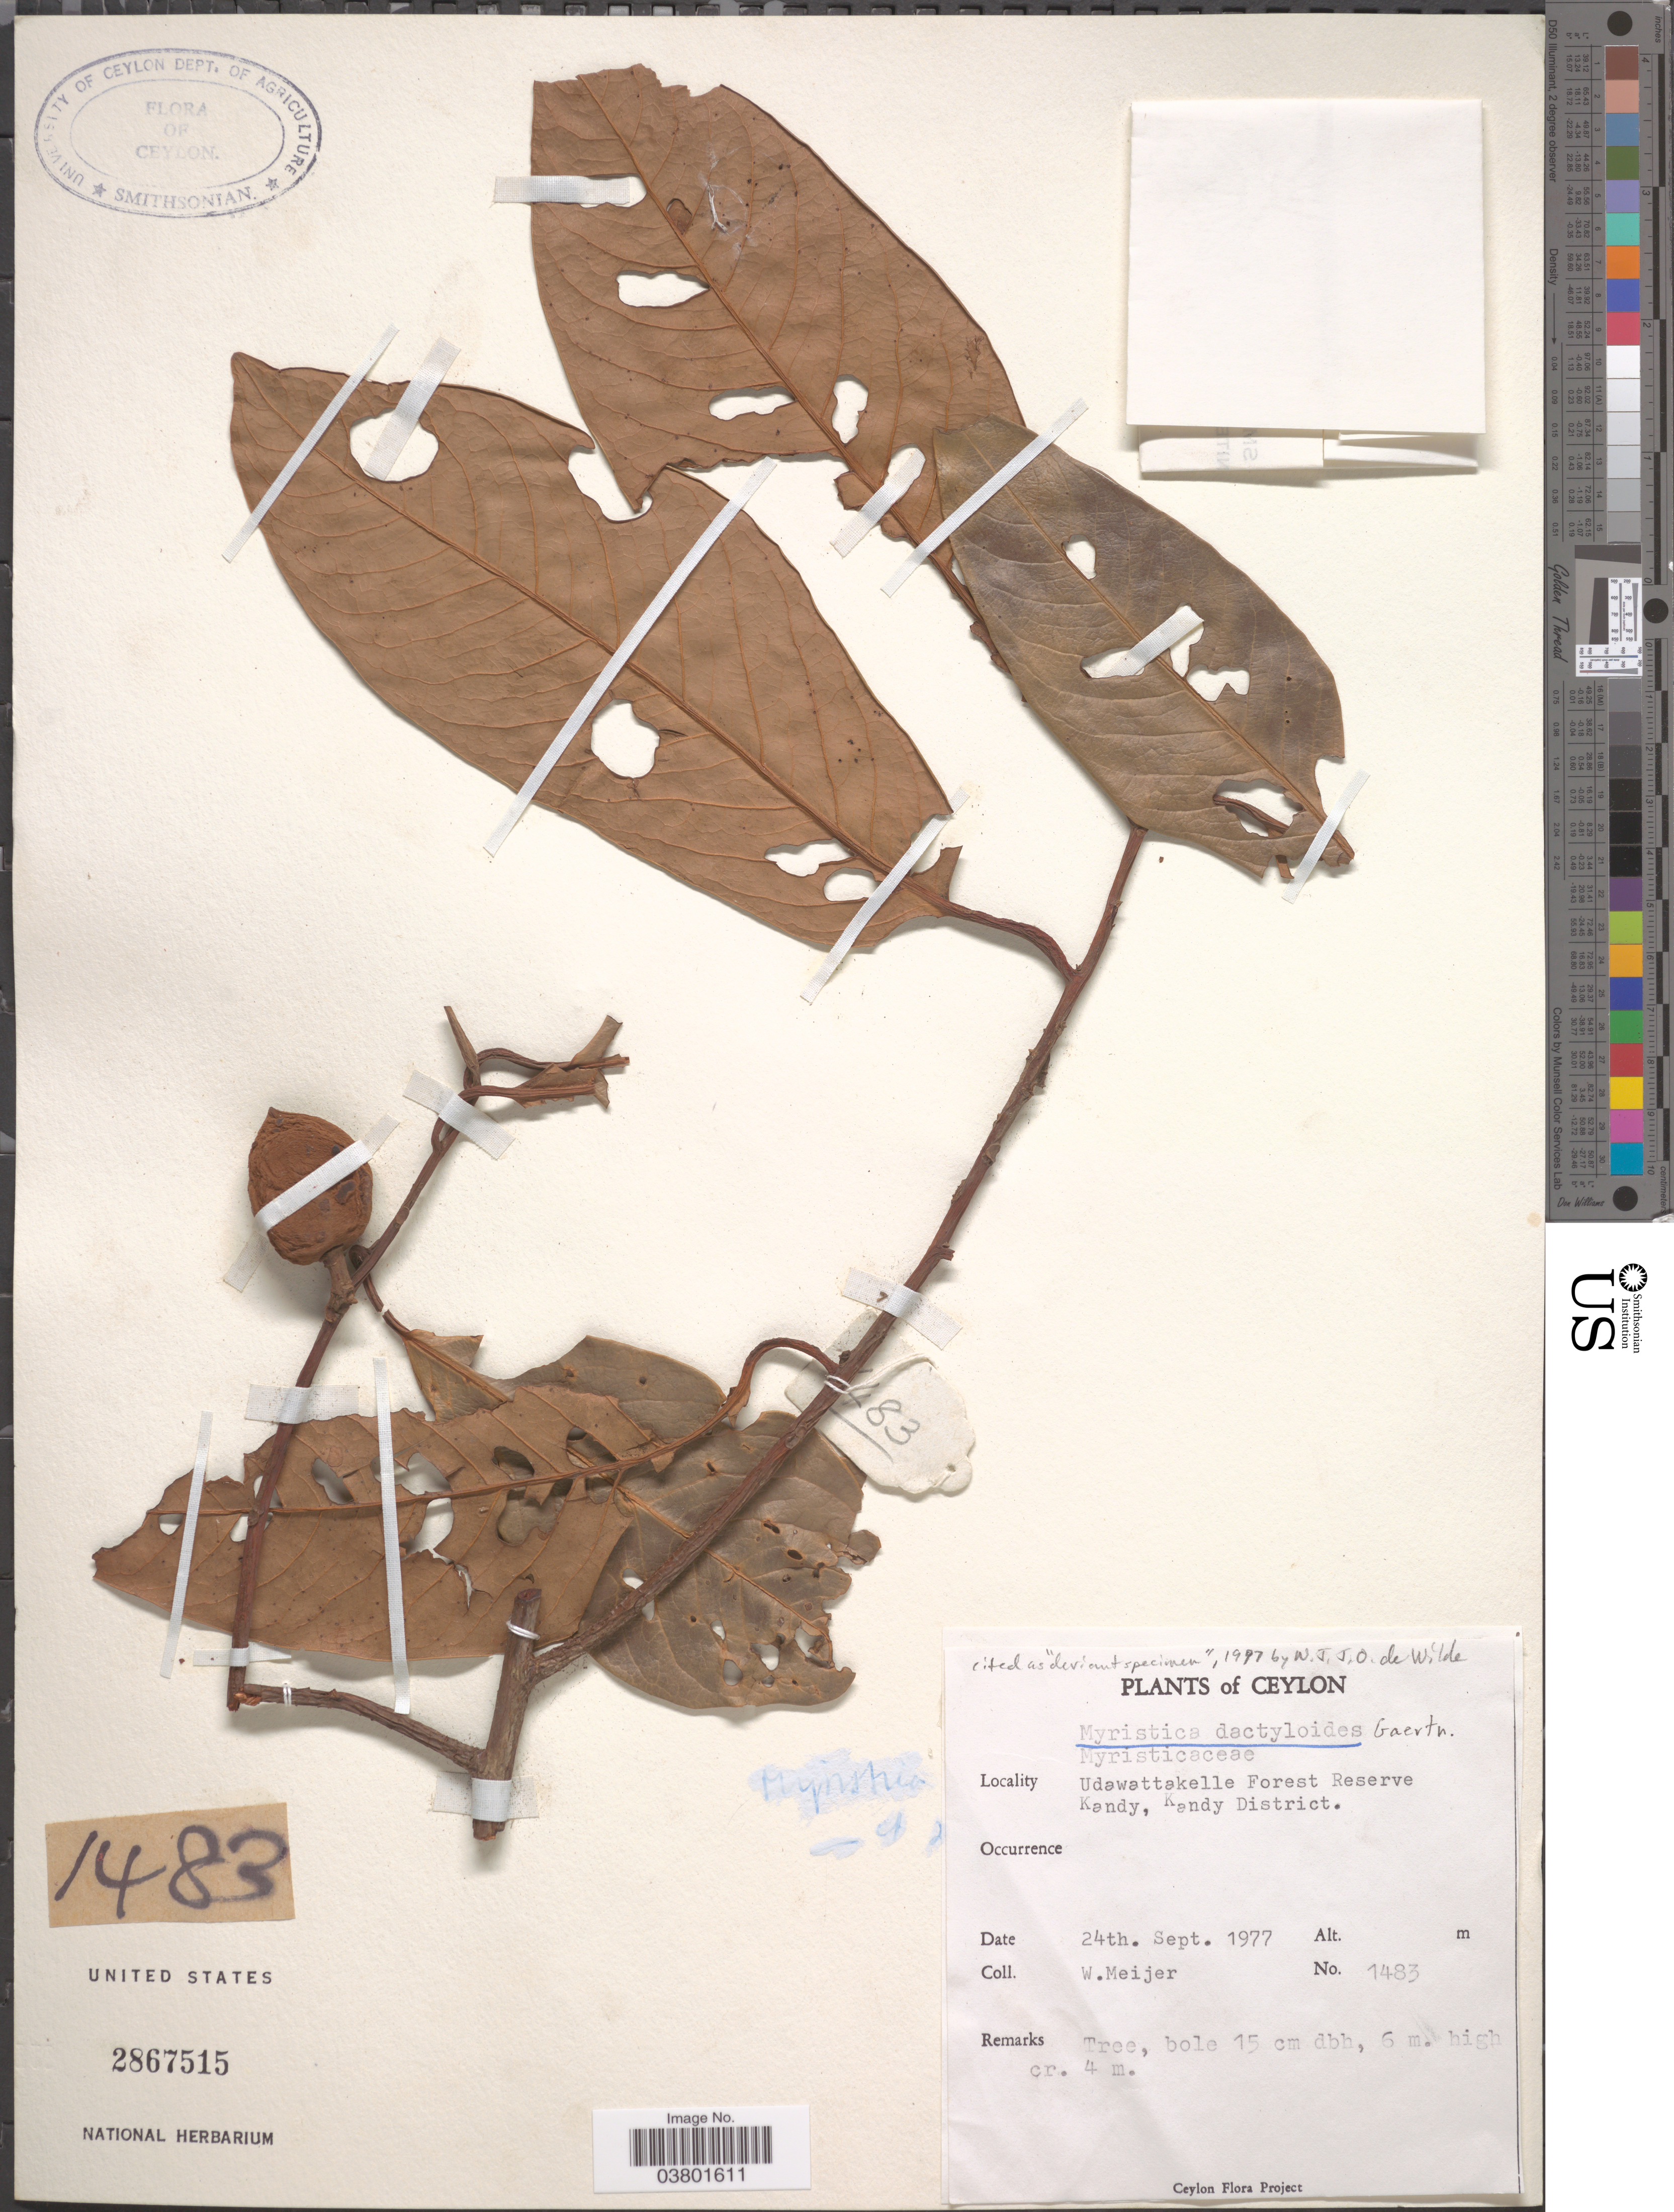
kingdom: Plantae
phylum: Tracheophyta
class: Magnoliopsida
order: Magnoliales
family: Myristicaceae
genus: Myristica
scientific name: Myristica dactyloides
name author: Wall.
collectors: W. Meijer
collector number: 1483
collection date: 1977-09-24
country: Sri Lanka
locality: Ceylon. Udawattakelle Forest Reserve. Kandy, Kandy District.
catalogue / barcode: US 2867515